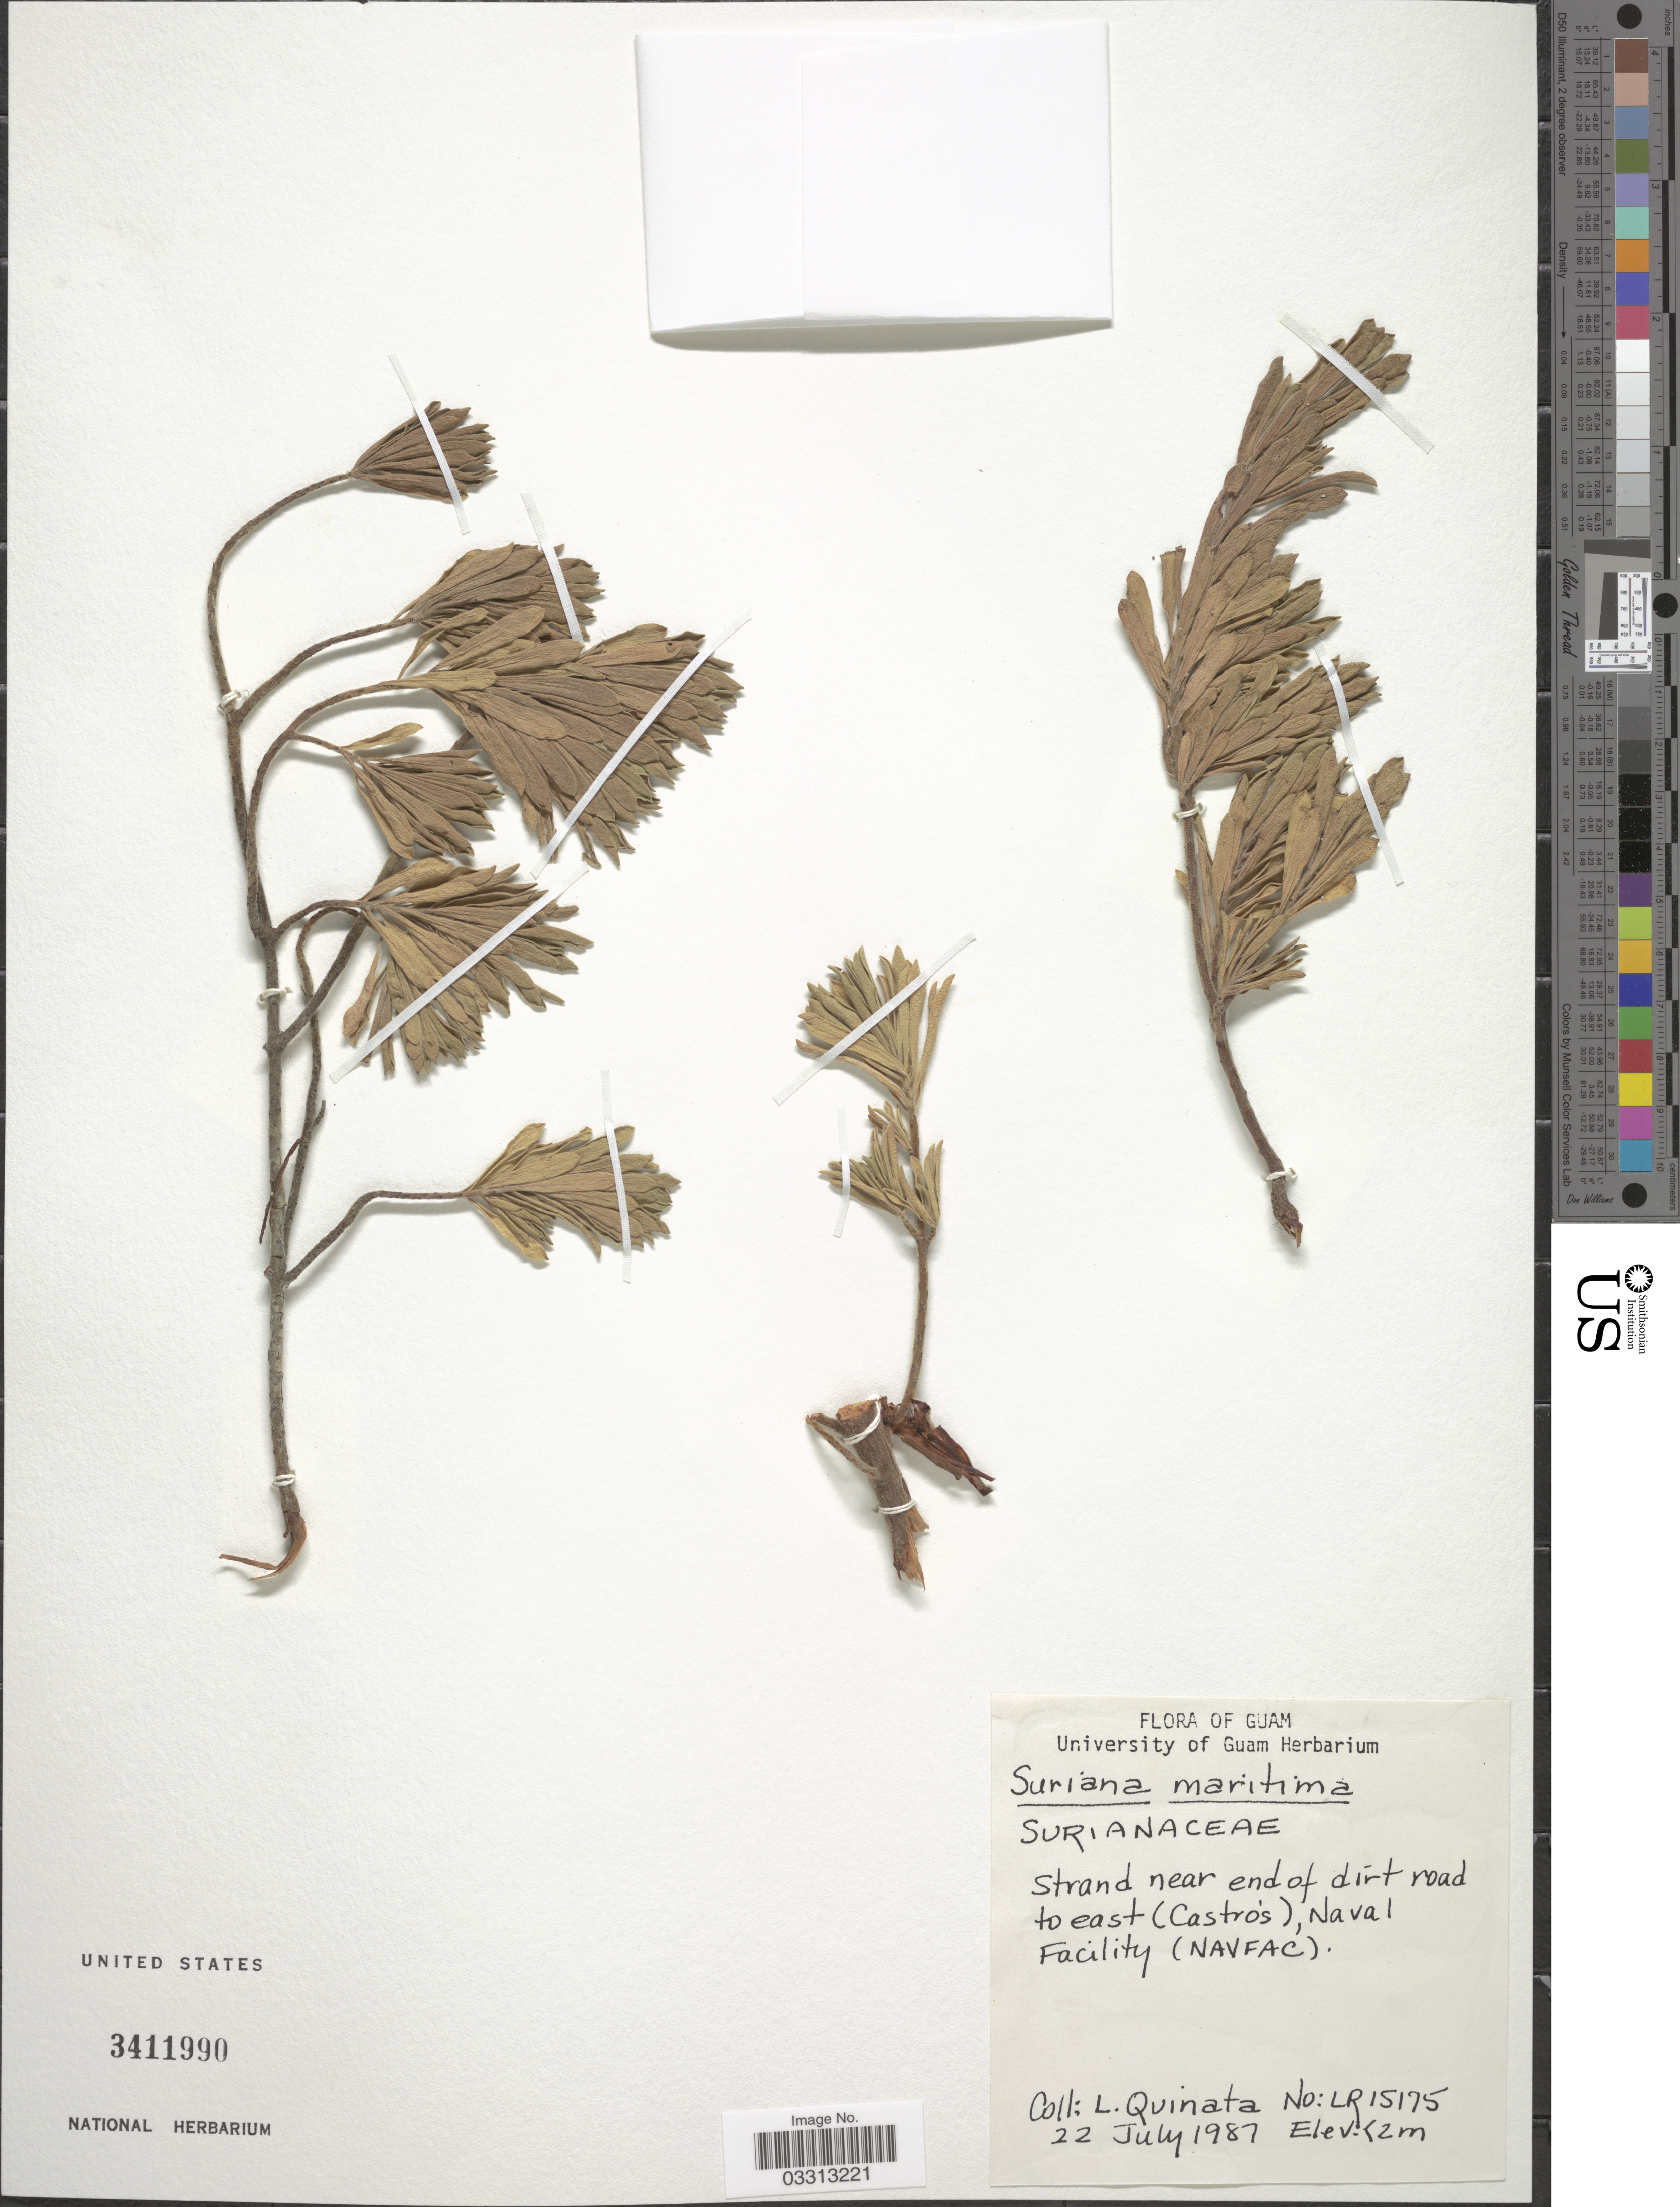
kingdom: Plantae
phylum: Tracheophyta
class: Magnoliopsida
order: Fabales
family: Surianaceae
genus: Suriana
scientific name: Suriana maritima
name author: L.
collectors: L. Quinata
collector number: LR15175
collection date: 1987-07-22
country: Guam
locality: Strans near end of dirt road to east (Castro's), Naval Facility (Navfac).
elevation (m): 2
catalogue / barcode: US 3411990